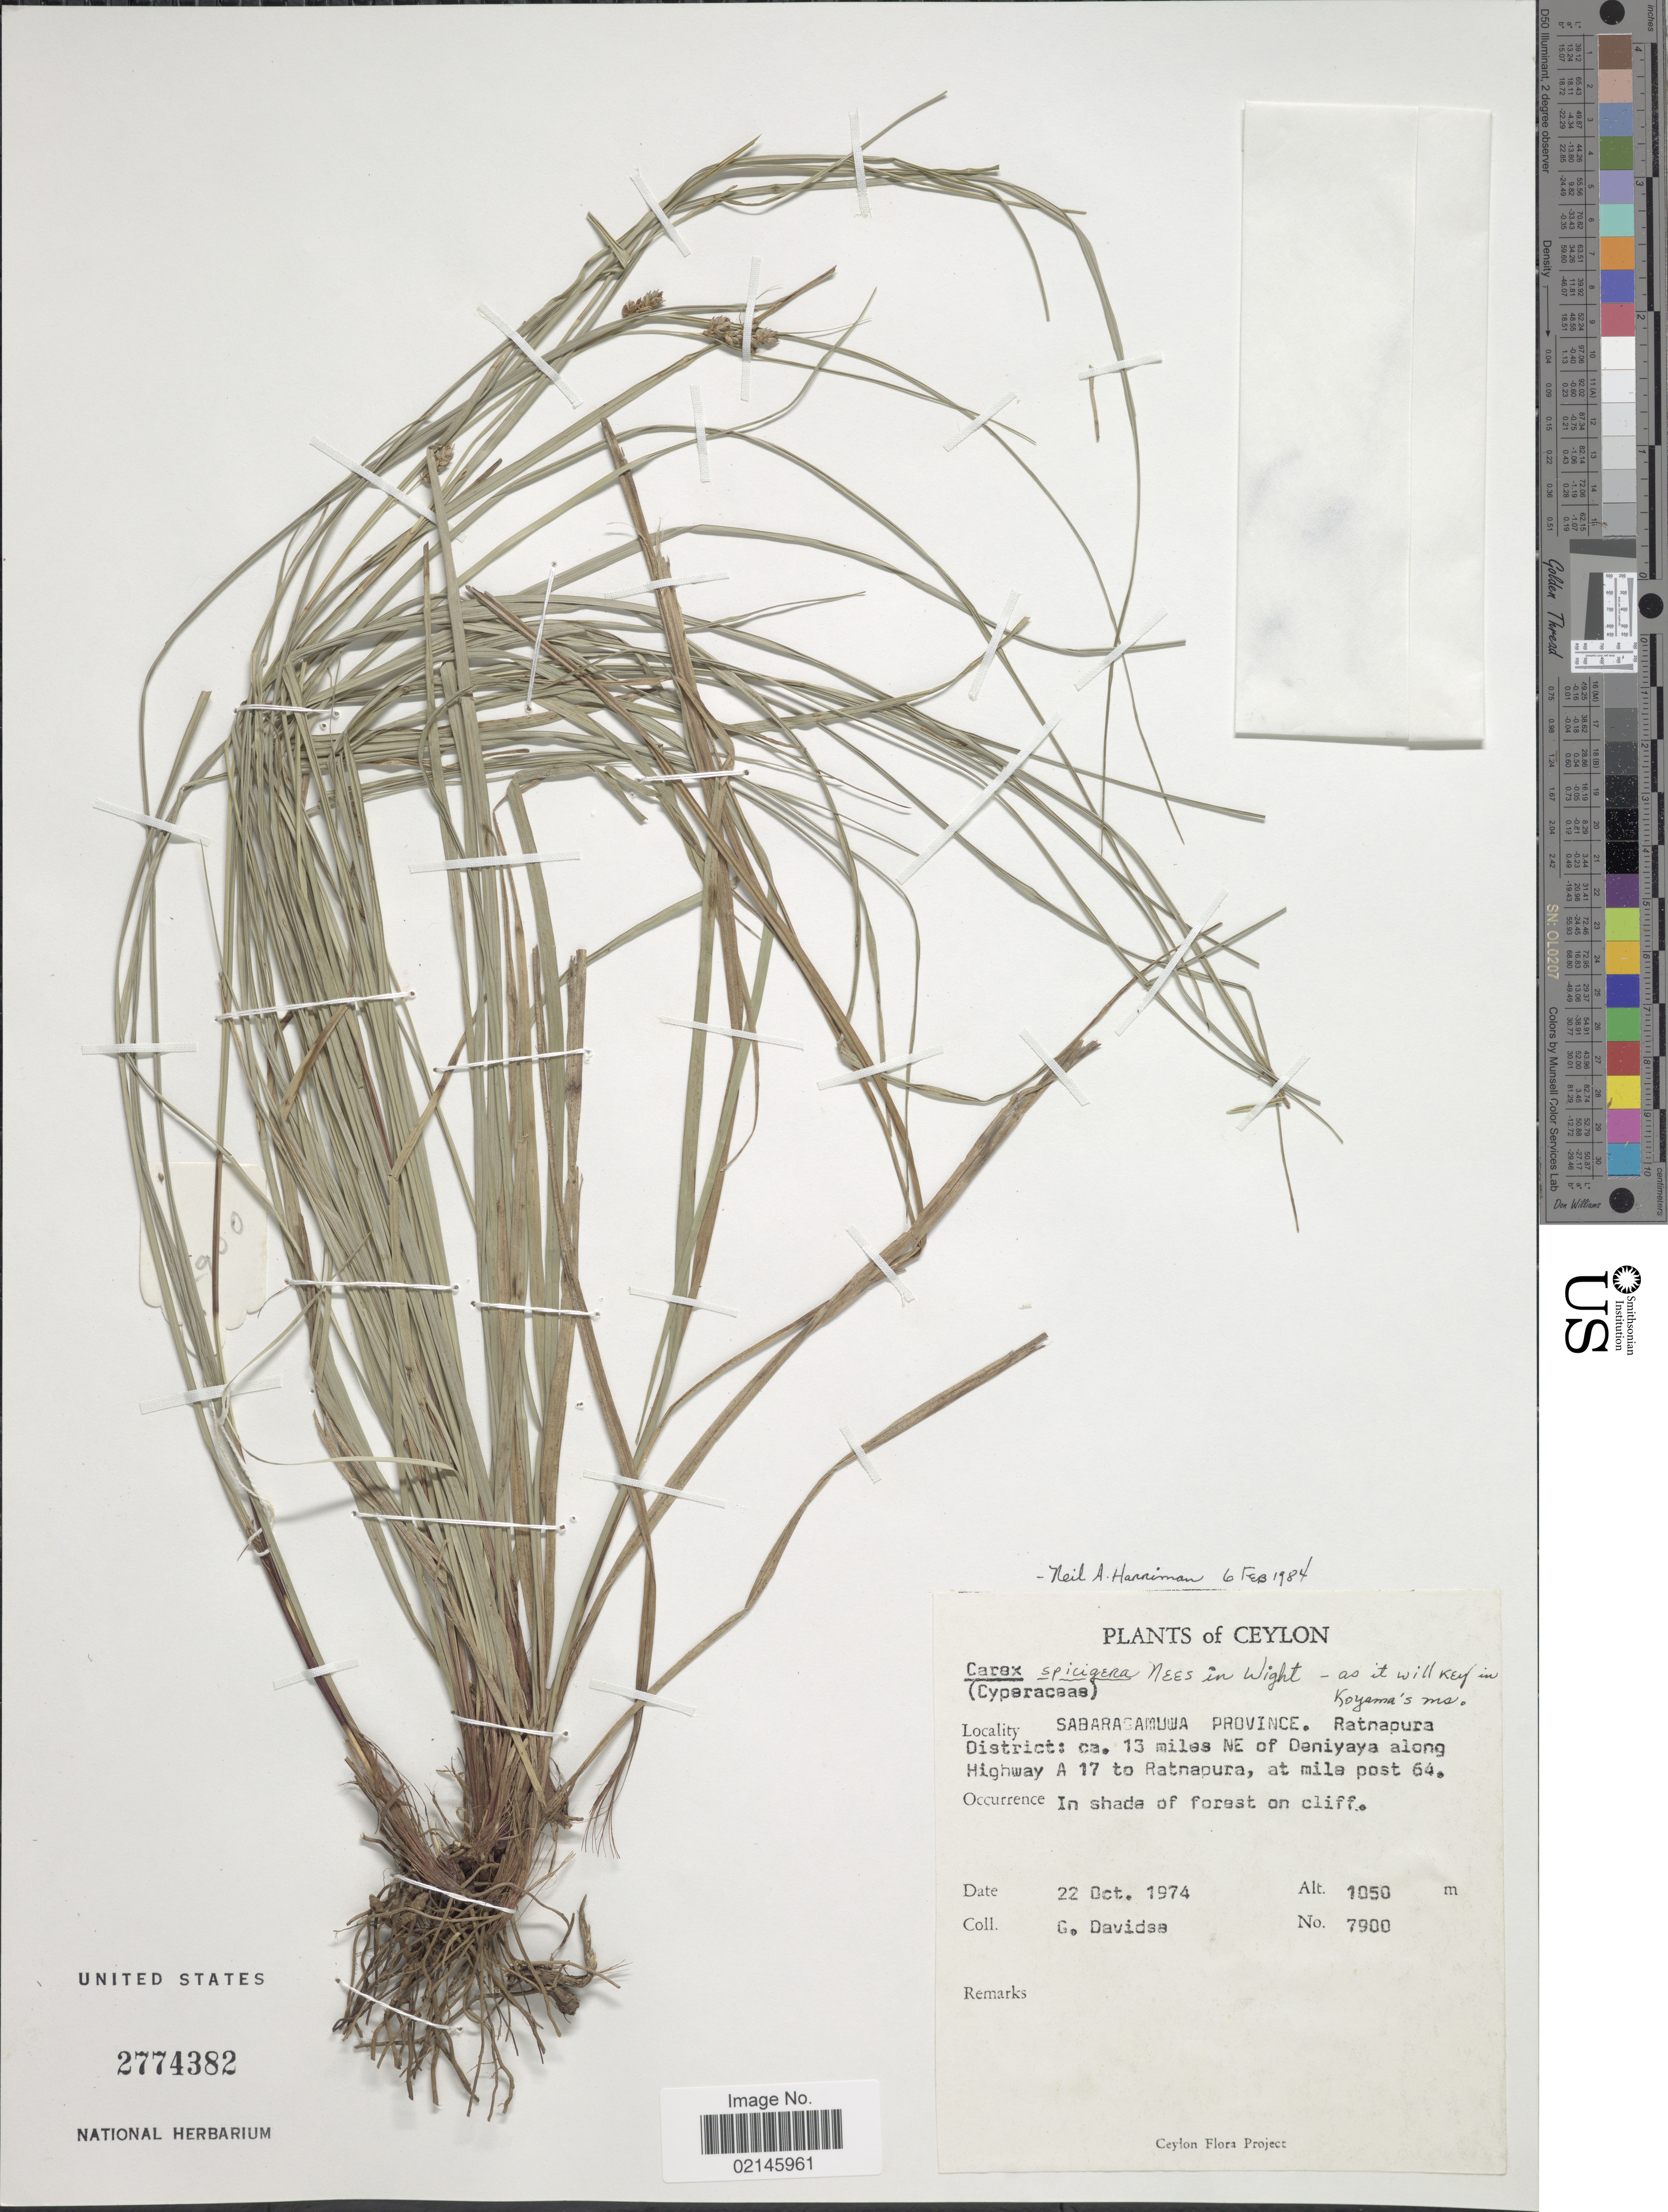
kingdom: Plantae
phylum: Tracheophyta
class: Liliopsida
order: Poales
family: Cyperaceae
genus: Carex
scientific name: Carex spicigera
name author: Nees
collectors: G. Davidse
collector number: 7900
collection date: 1974-10-22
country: Sri Lanka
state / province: Sabaragamuwa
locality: Ceylon. Ratnapura District: ca. 13 miles NE of Deniyaya along Highway A 17 to Ratnapura, at mile post 64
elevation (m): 1050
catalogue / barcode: US 2774382